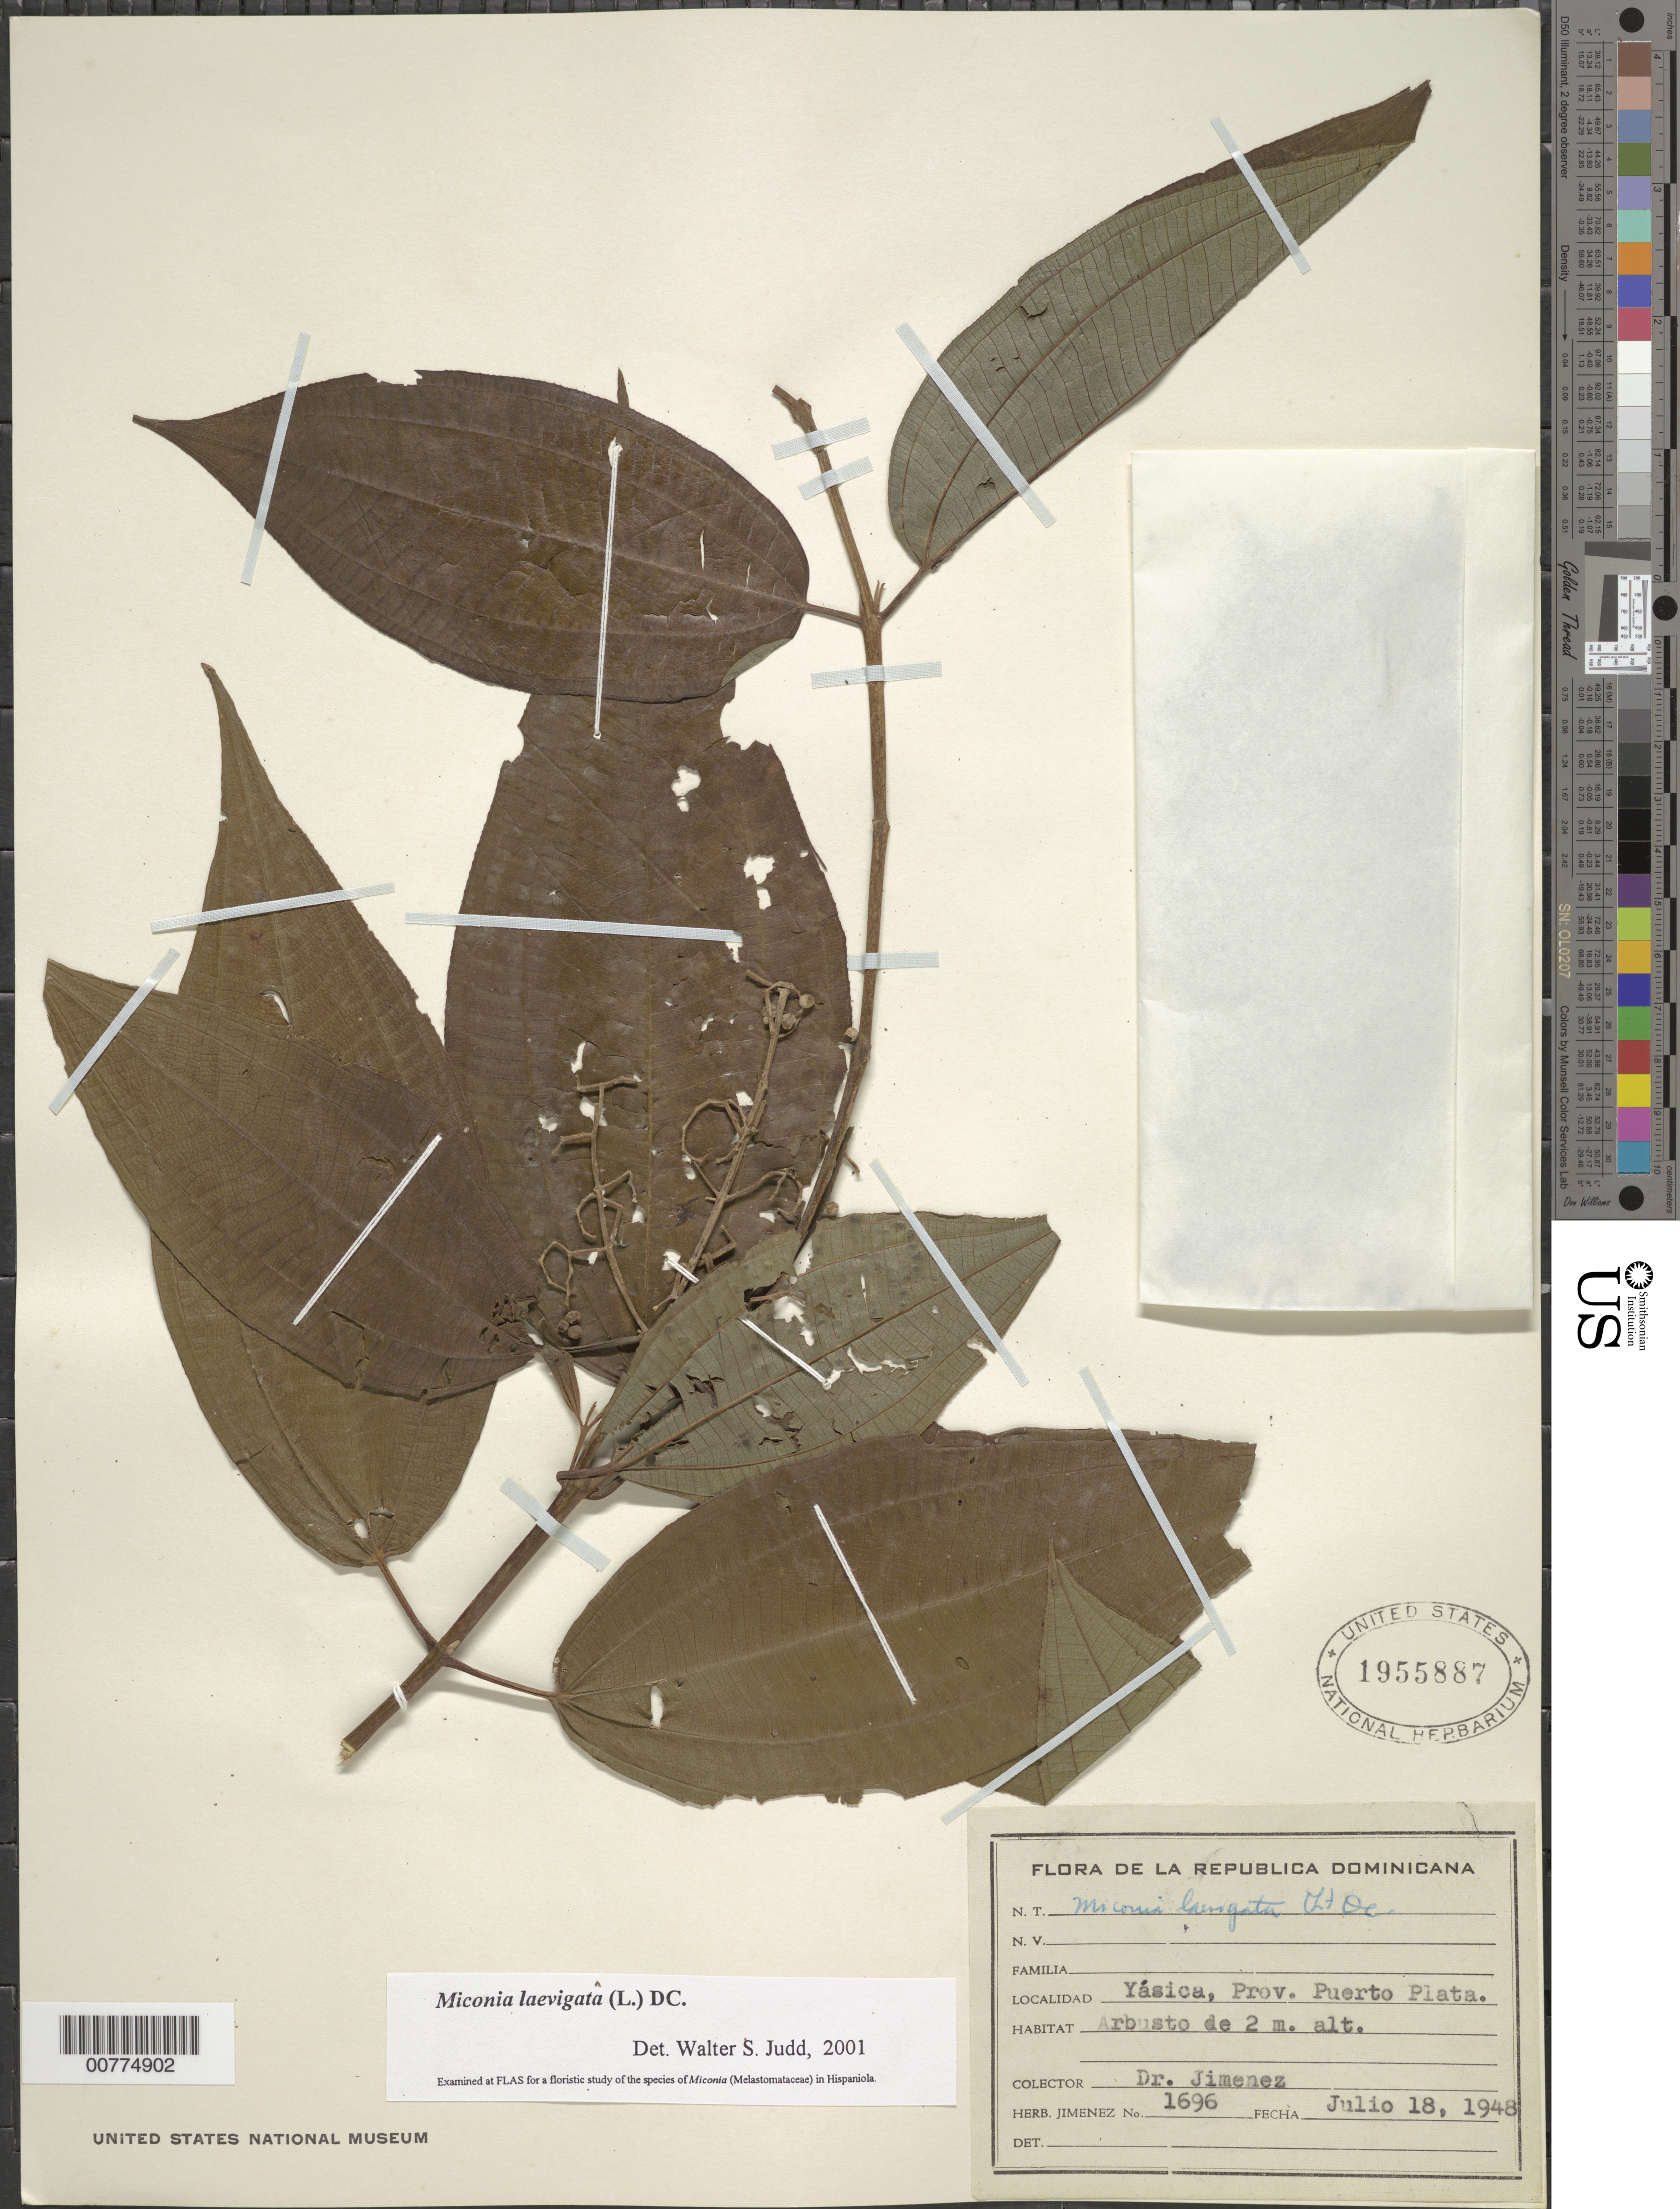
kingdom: Plantae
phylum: Tracheophyta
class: Magnoliopsida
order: Myrtales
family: Melastomataceae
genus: Miconia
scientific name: Miconia laevigata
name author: (L.) D. Don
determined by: Judd, Walter S.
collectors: J. J. Jiménez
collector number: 1696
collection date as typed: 18 Jul 1948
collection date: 1948-07-18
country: Dominican Republic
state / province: Puerto Plata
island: Hispaniola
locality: Yásica.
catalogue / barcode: US 1955887